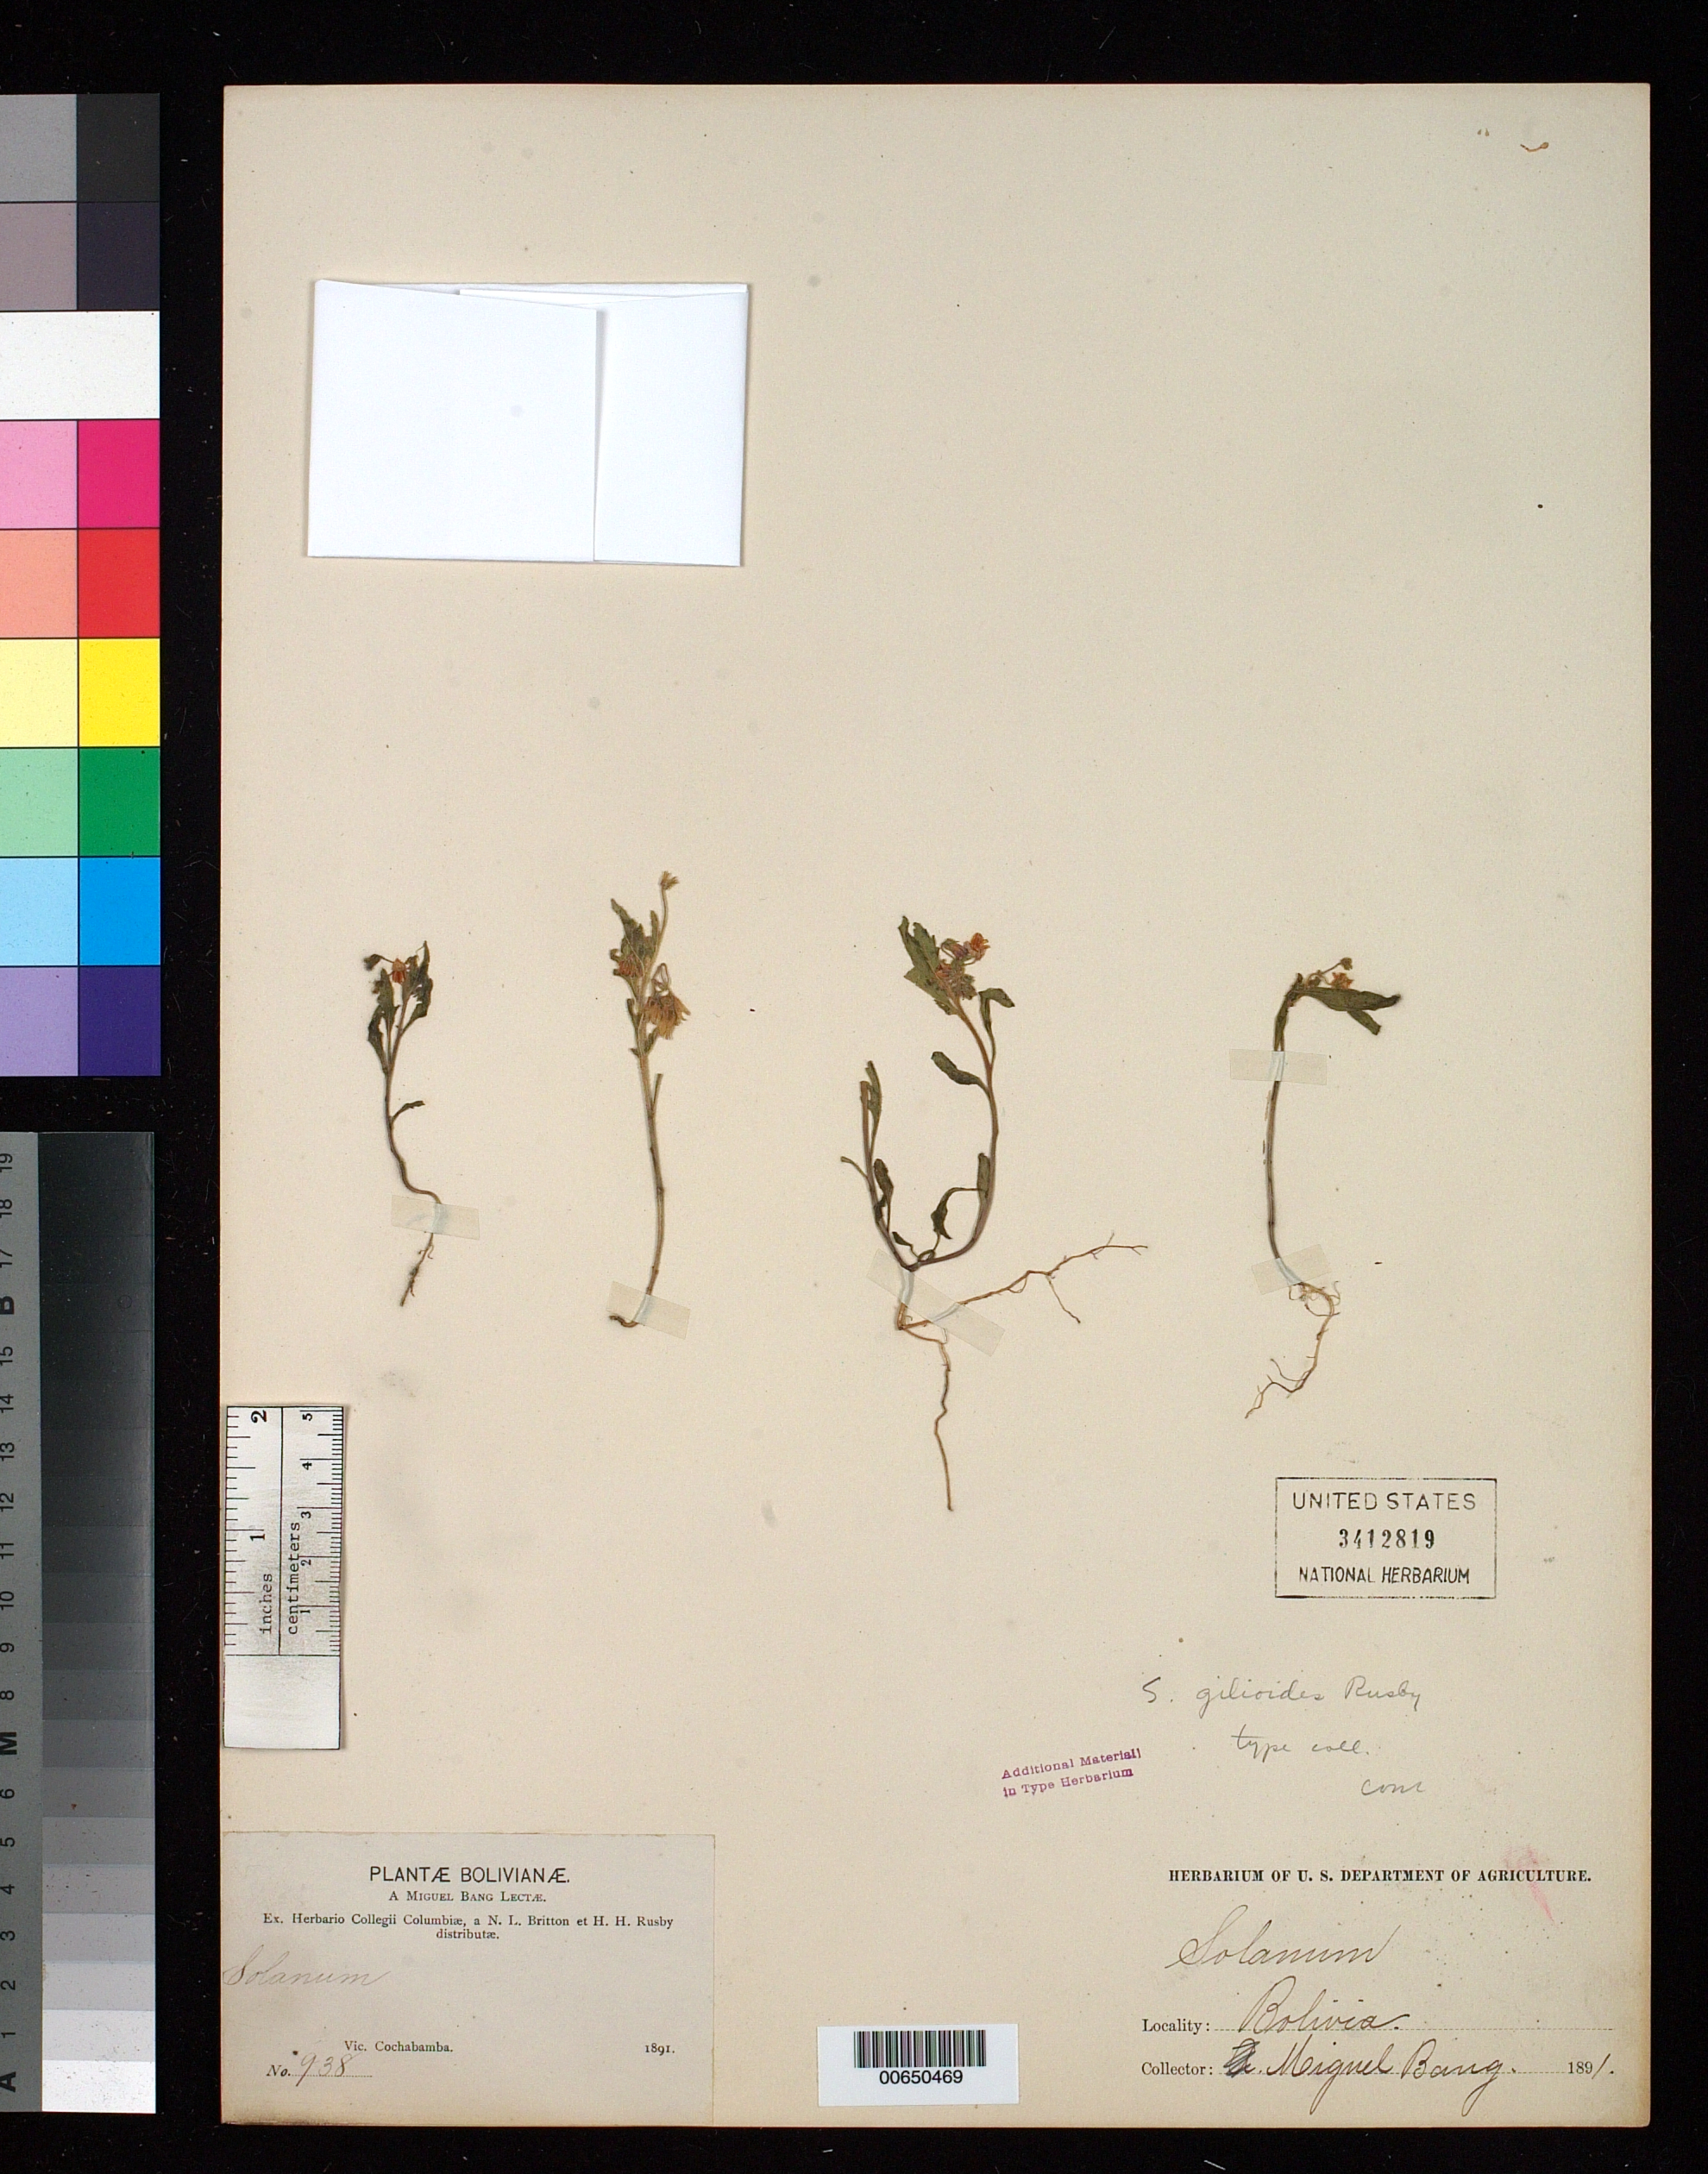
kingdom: Plantae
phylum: Tracheophyta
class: Magnoliopsida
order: Solanales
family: Solanaceae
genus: Solanum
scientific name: Solanum gilioides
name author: Rusby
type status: Type Collection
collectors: M. Bang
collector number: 938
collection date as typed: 1891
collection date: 1891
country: Bolivia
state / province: Cochabamba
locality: Vic. Cochabamba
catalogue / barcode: US 3412819